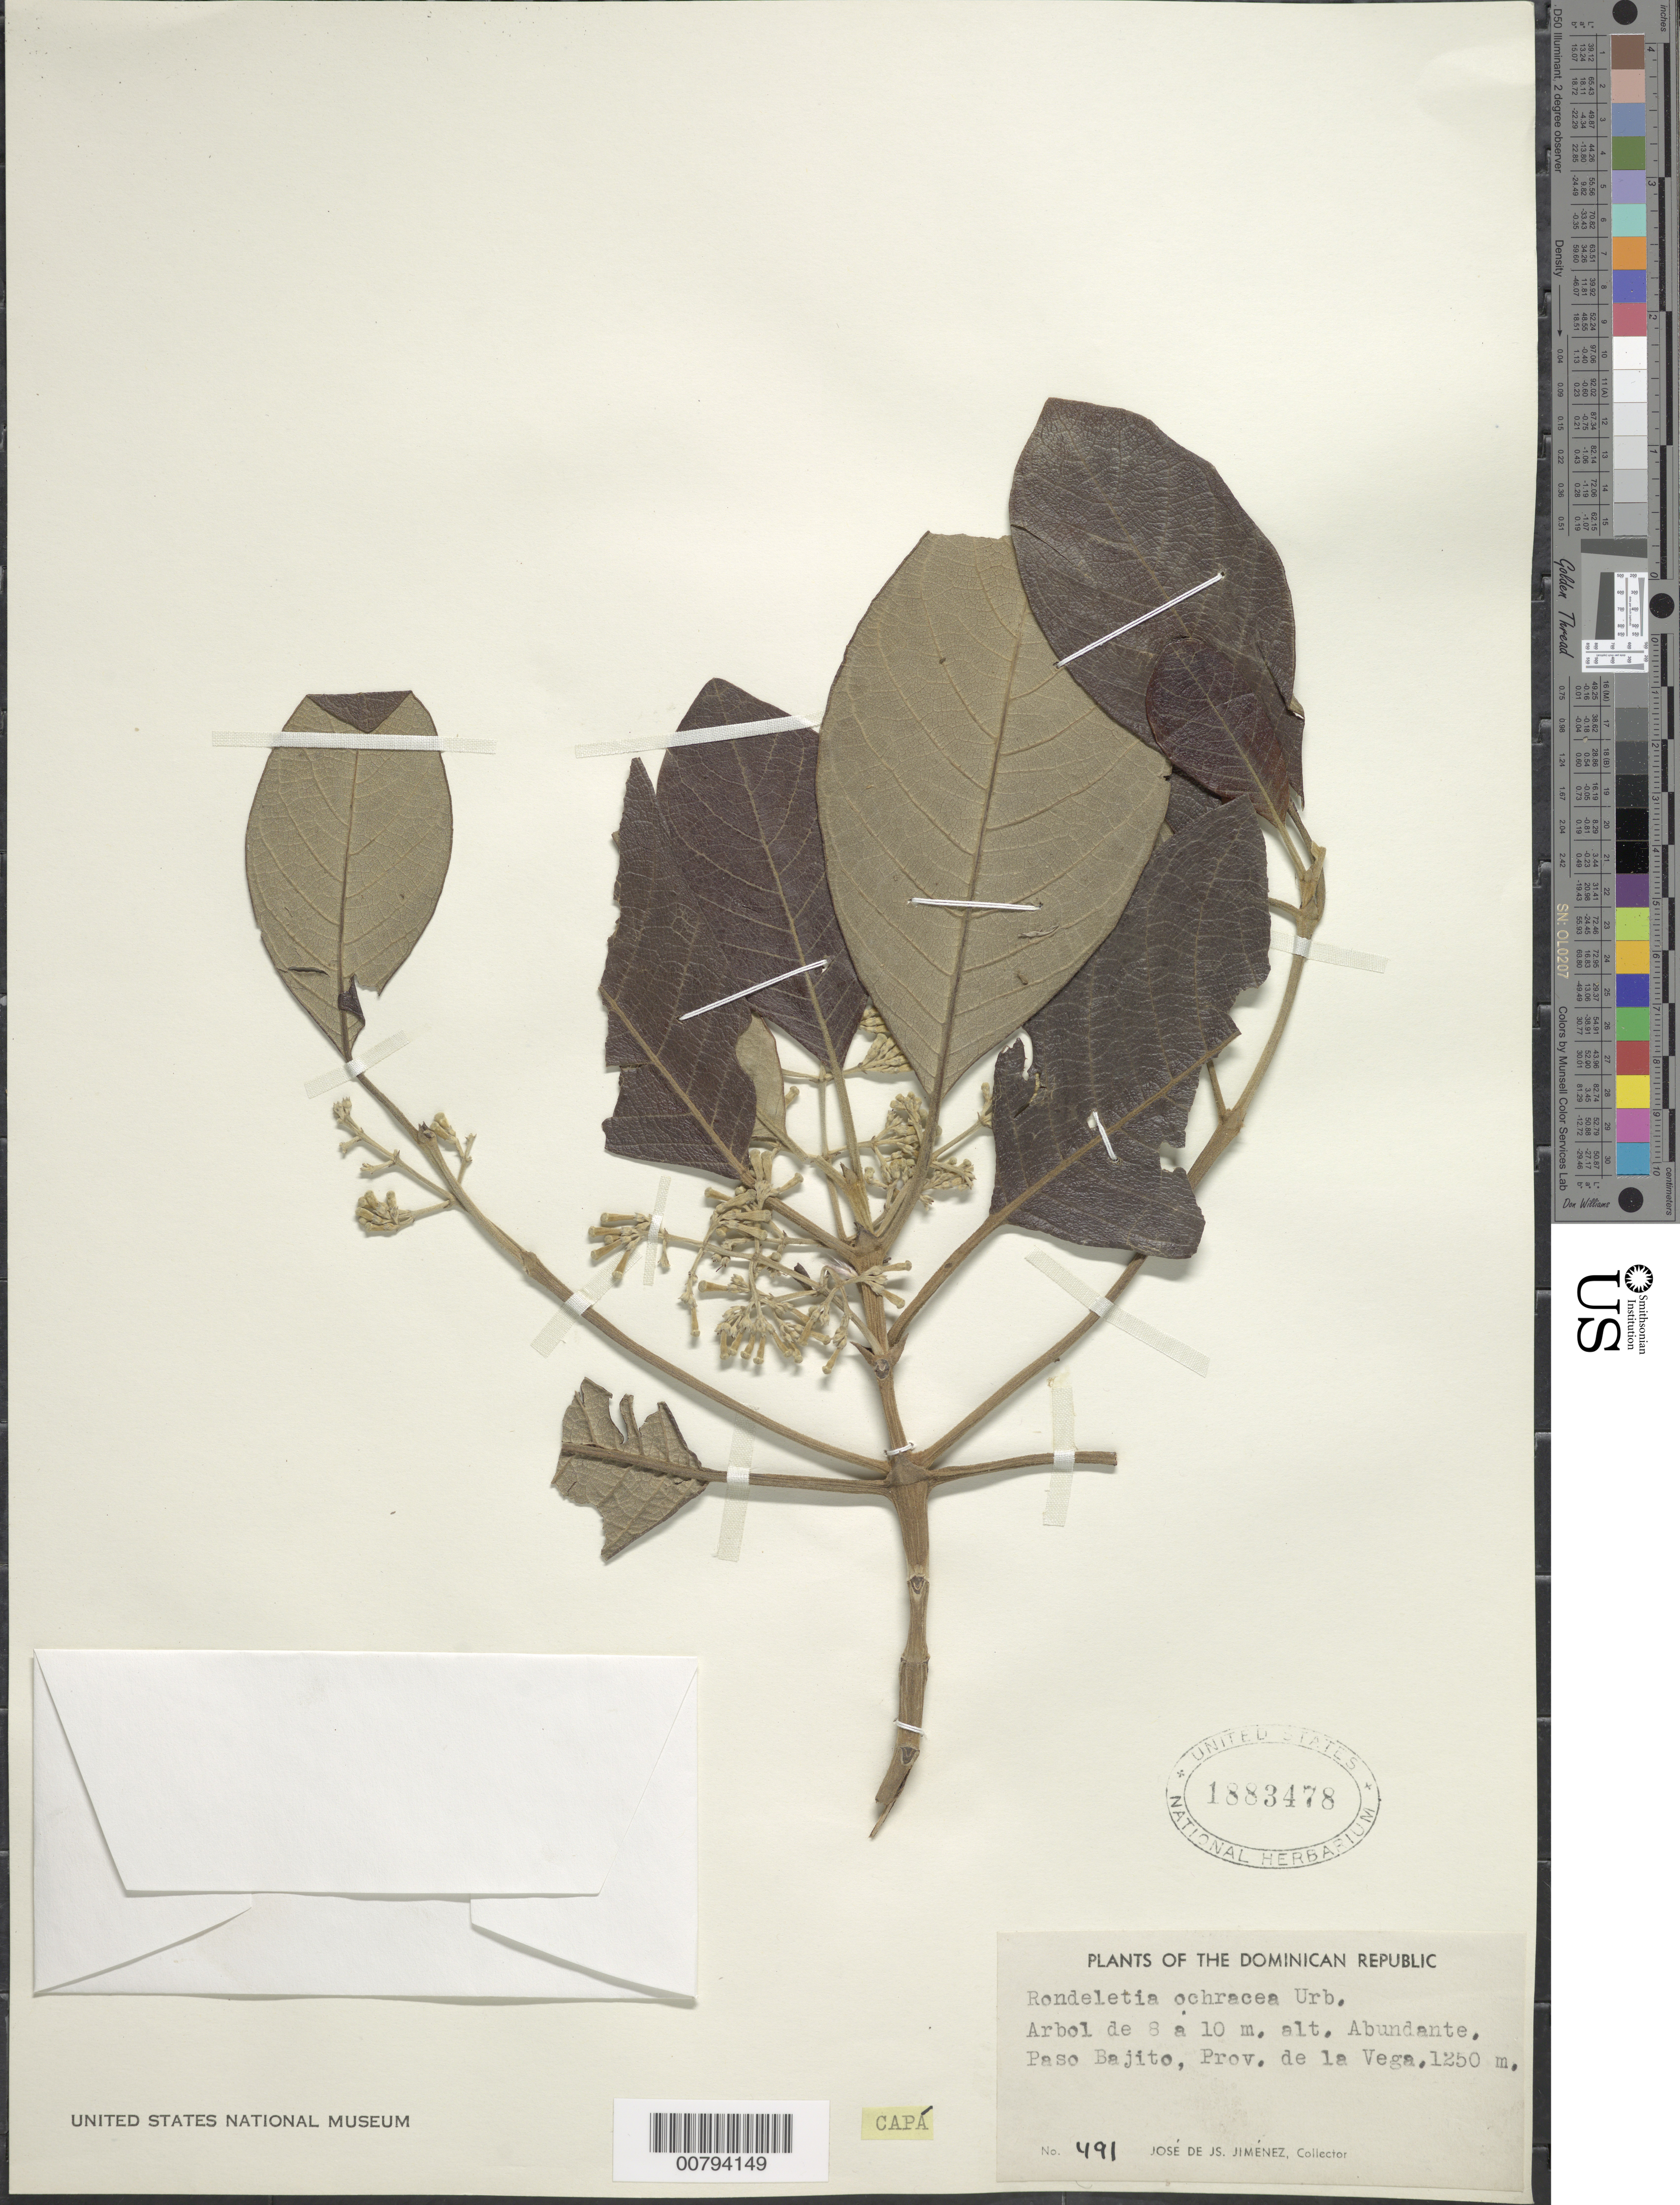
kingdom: Plantae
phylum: Tracheophyta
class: Magnoliopsida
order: Gentianales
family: Rubiaceae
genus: Rondeletia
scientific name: Rondeletia ochracea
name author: Urb.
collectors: J. J. Jiménez Almonte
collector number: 491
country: Dominican Republic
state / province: La Vega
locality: Paso Bajito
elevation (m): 1250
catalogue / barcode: US 1883478